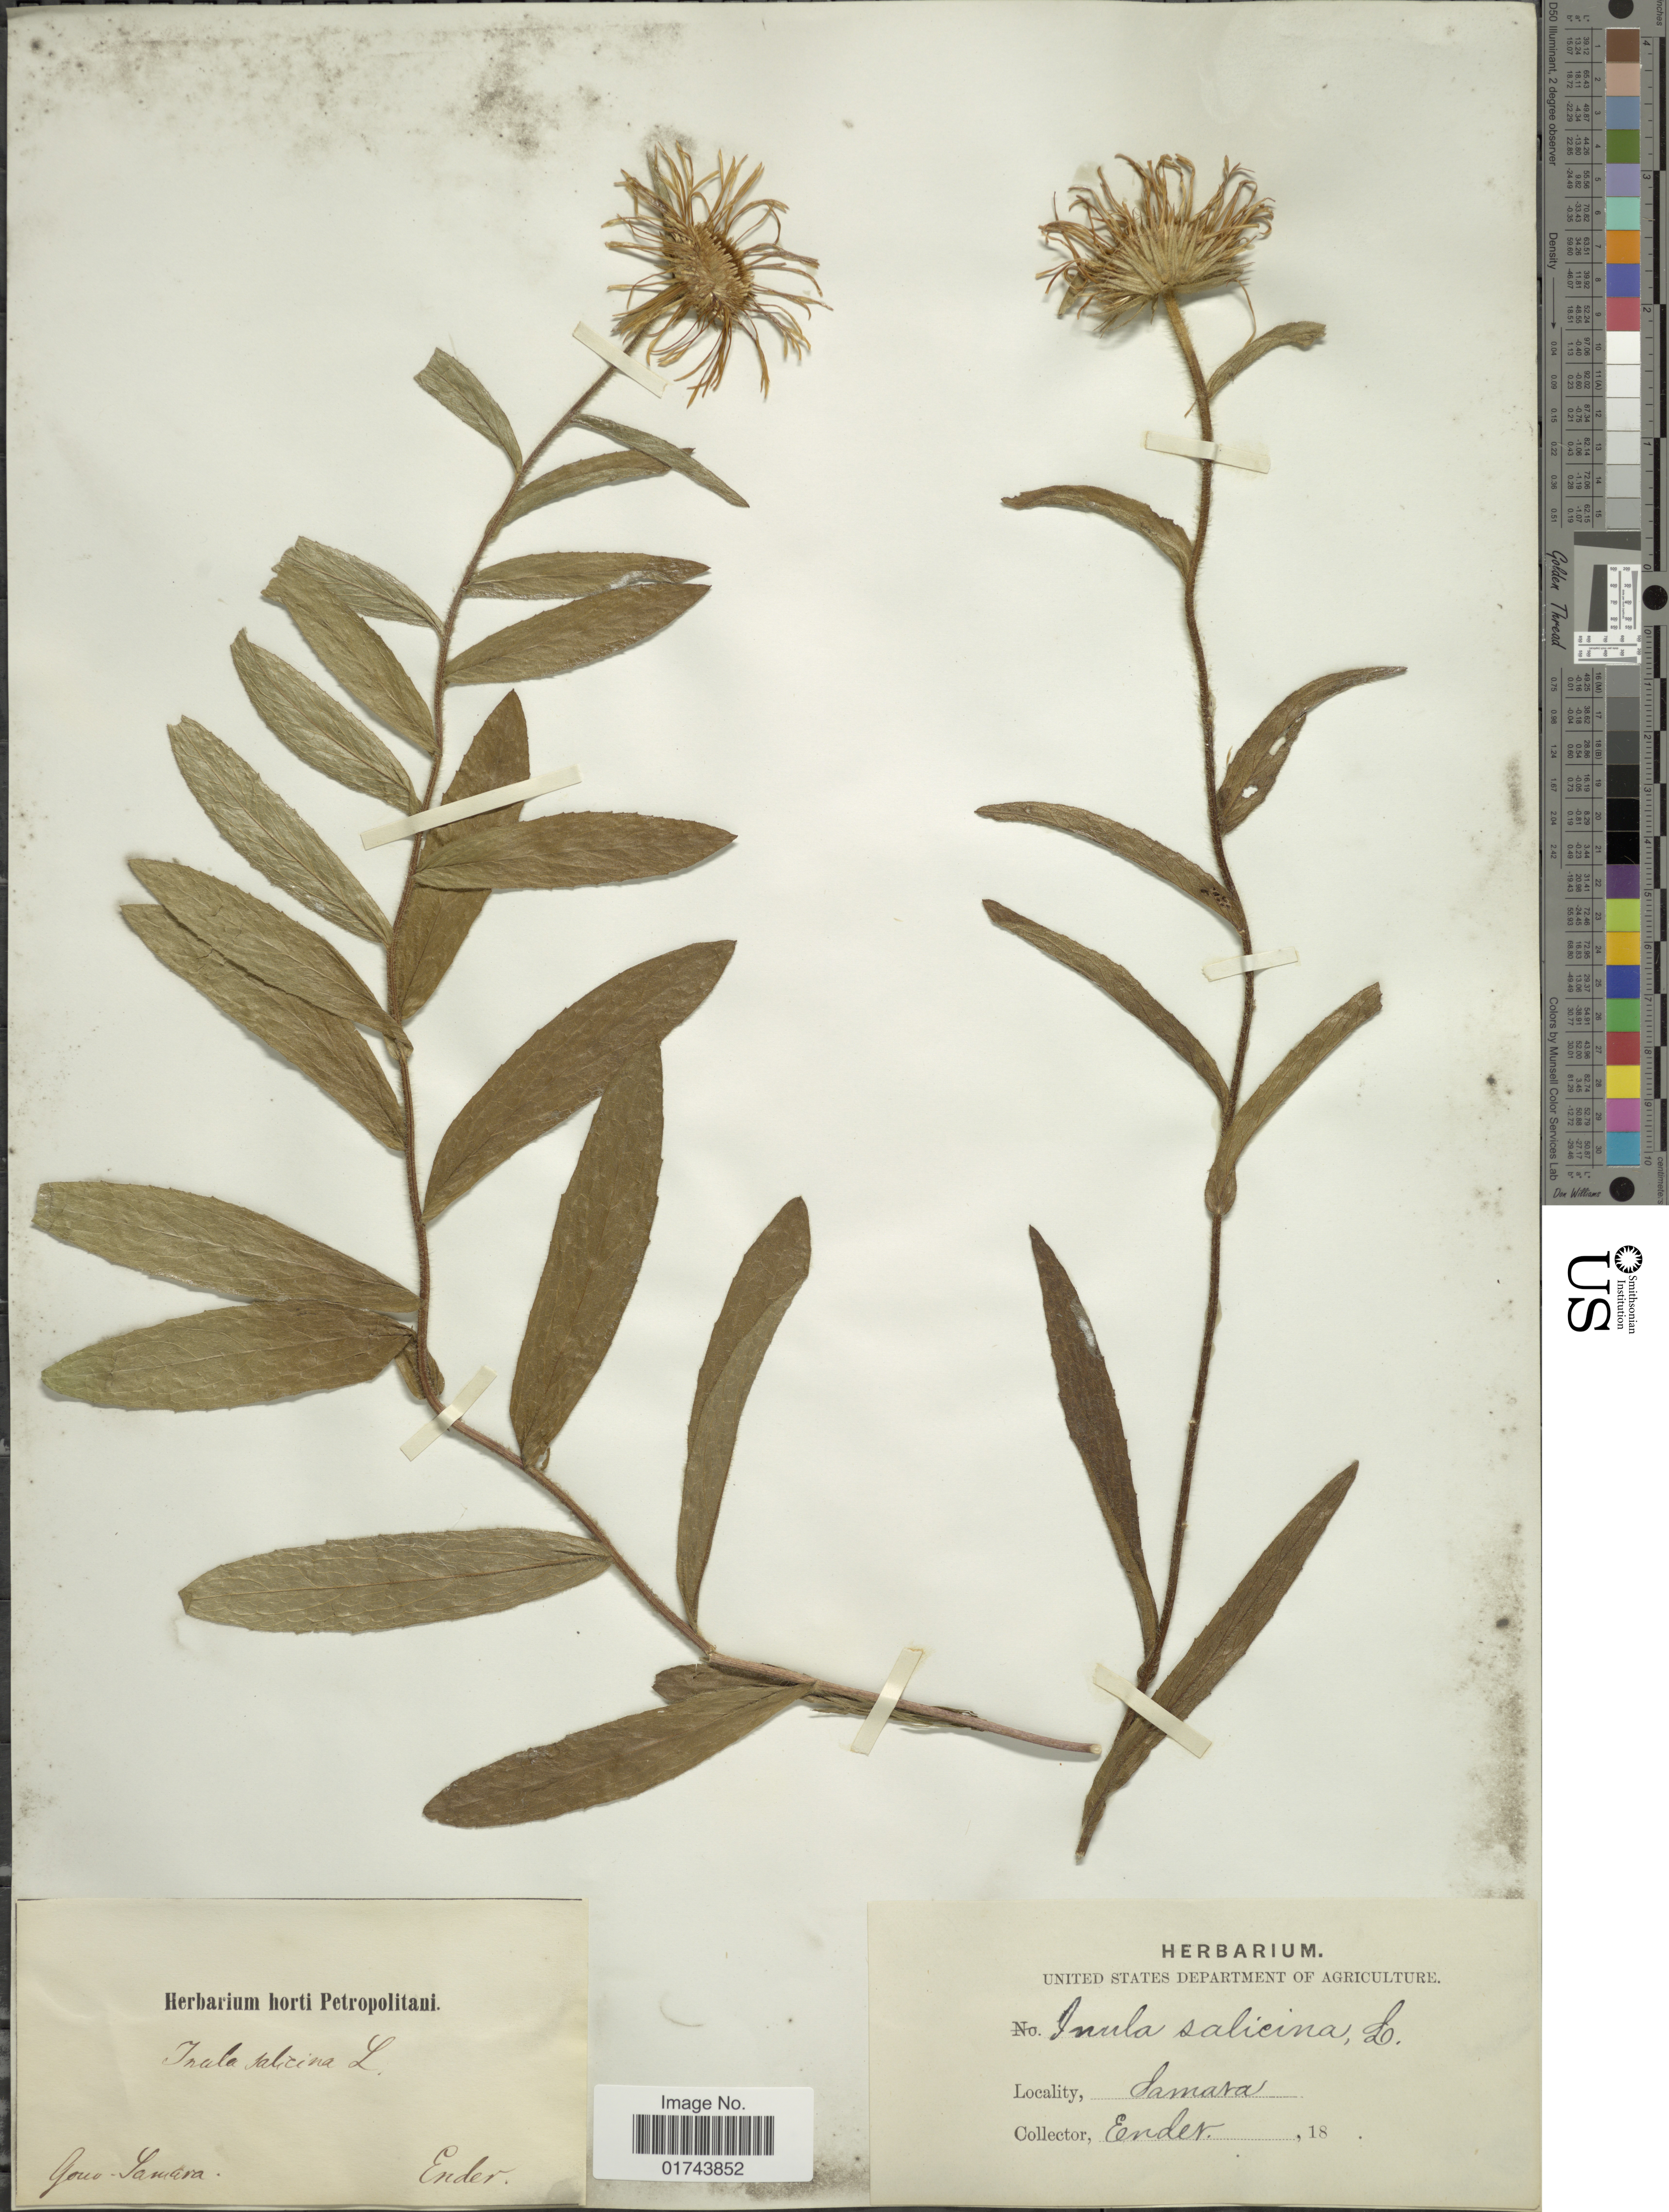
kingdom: Plantae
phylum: Tracheophyta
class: Magnoliopsida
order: Asterales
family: Asteraceae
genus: Inula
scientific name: Inula salicina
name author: L.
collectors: Ender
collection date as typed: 18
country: Russian Federation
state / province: Samara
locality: Samara